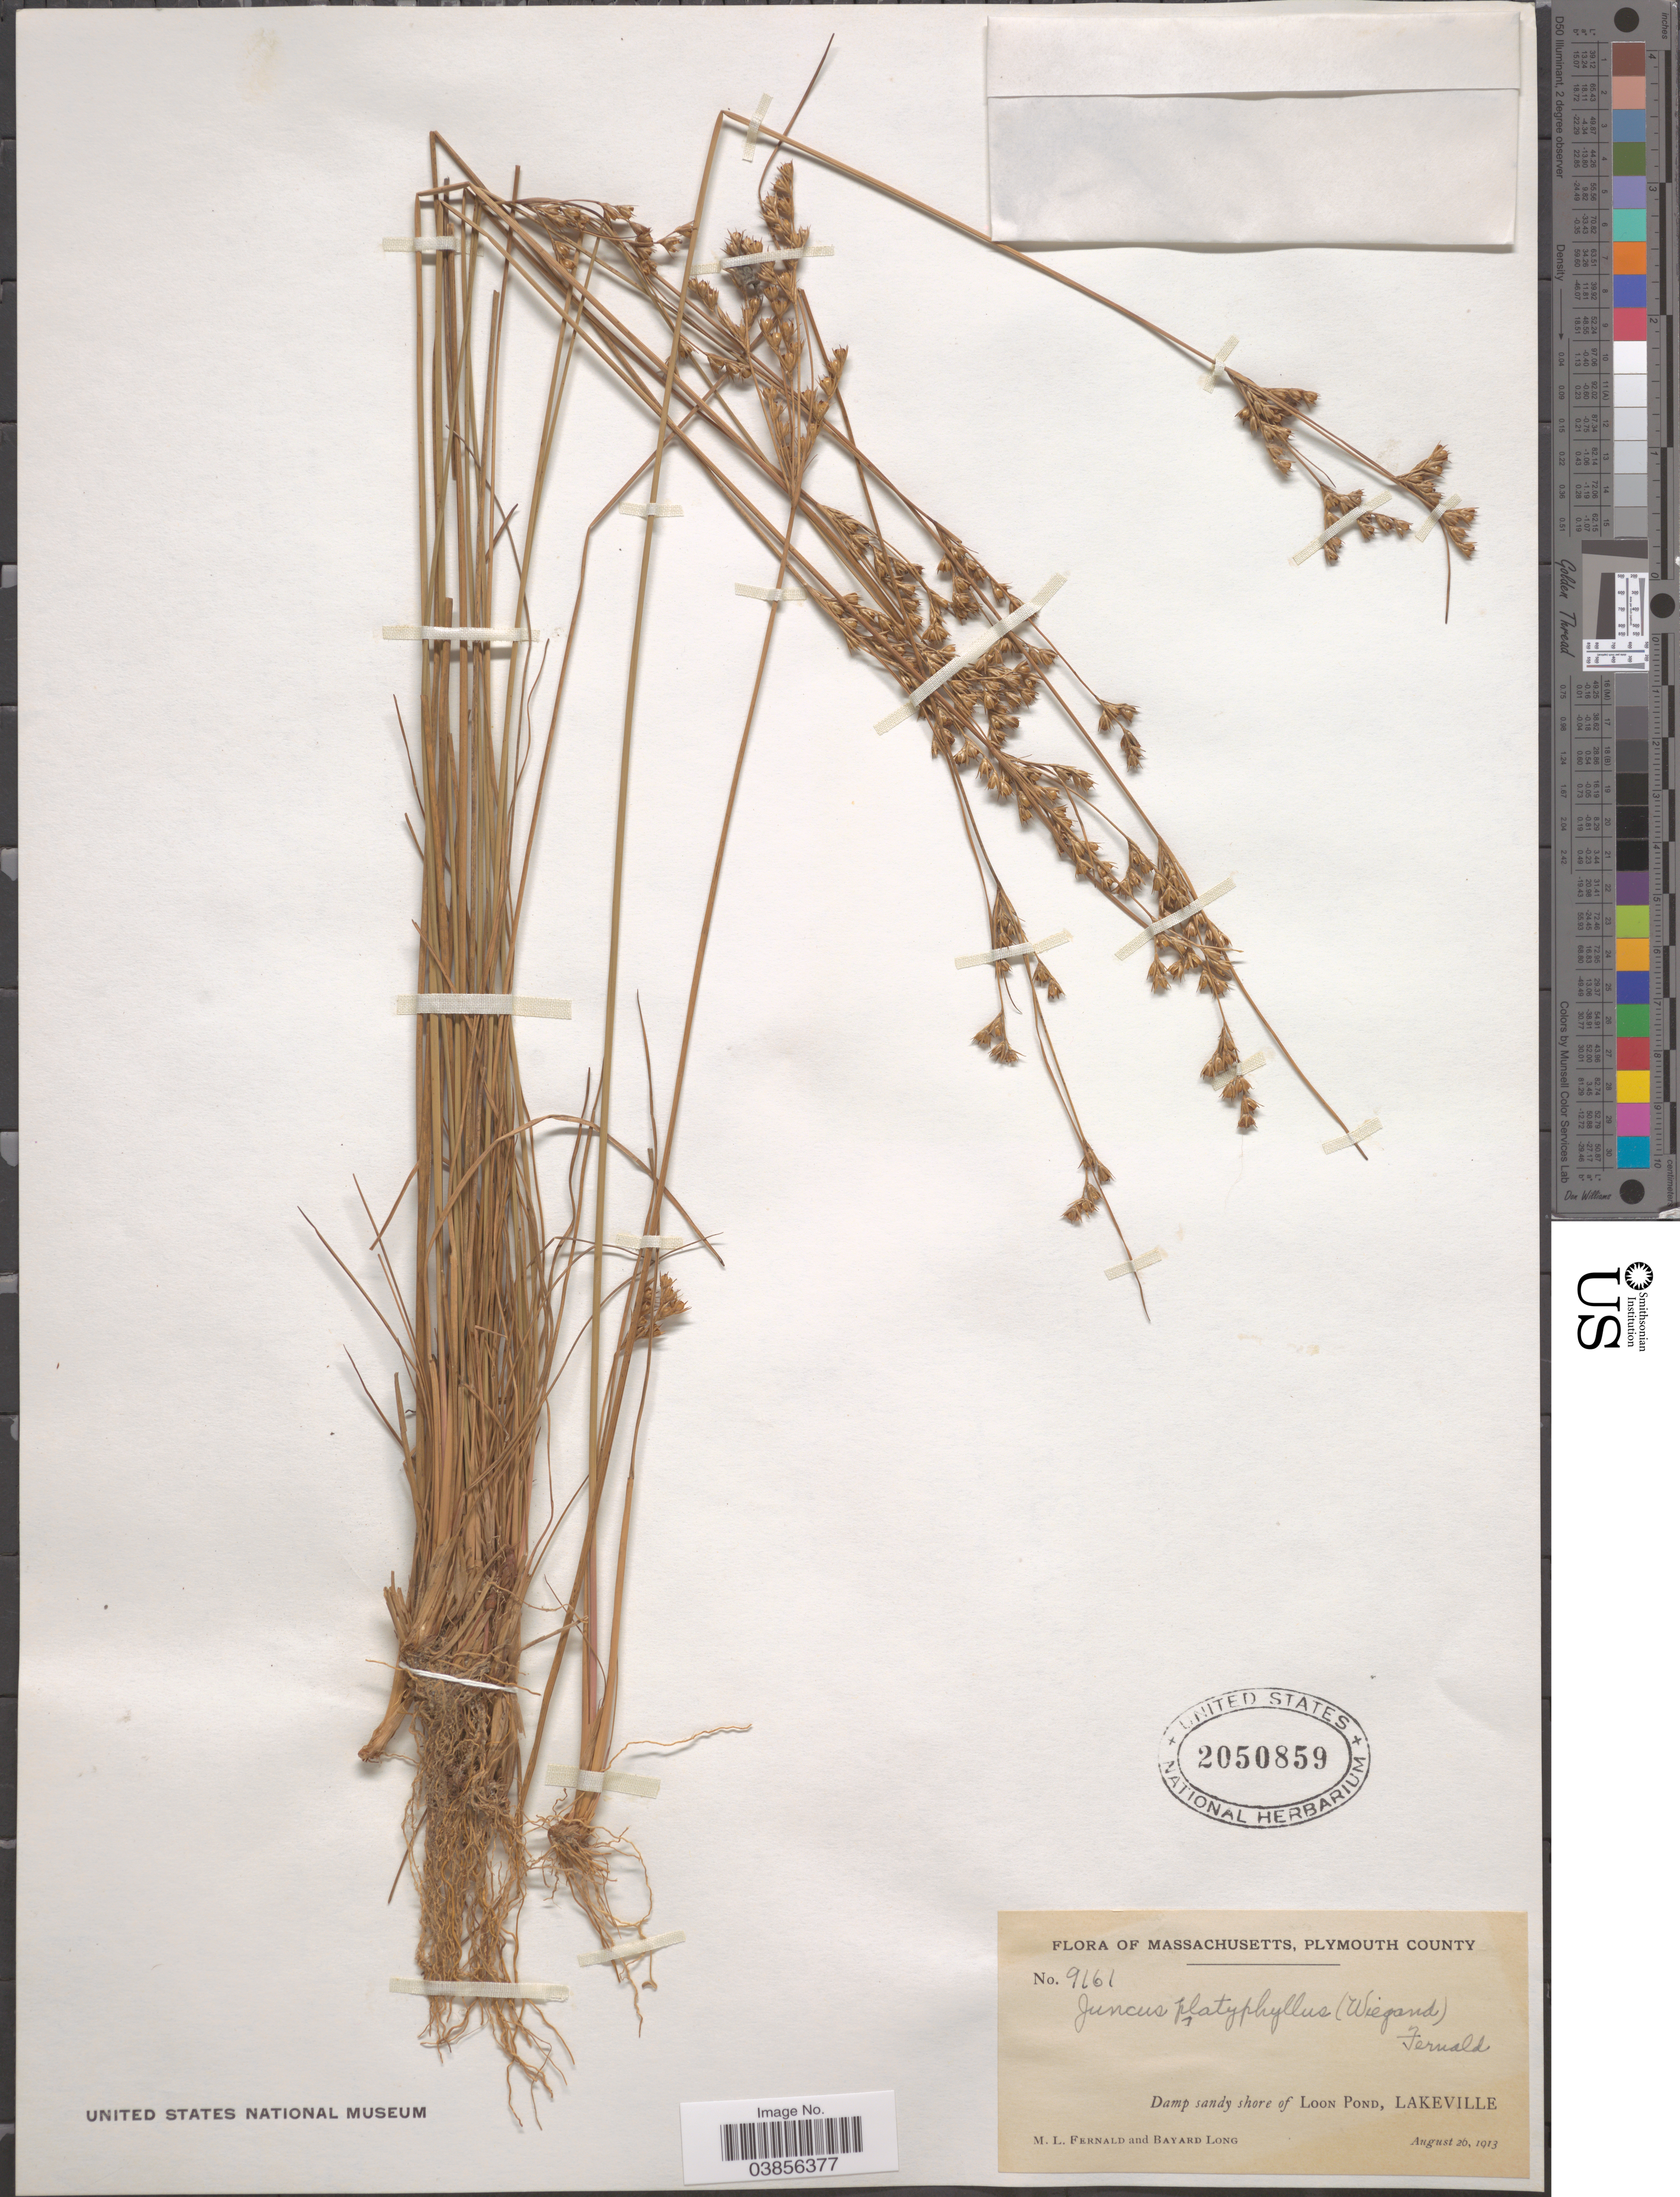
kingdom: Plantae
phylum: Tracheophyta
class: Liliopsida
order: Poales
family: Juncaceae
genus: Juncus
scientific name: Juncus platyphyllus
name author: (Wiegand) Fernald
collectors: M. L. Fernald & B. Long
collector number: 9161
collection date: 1913-08-26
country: United States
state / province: Massachusetts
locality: Plymouth County. Shore of Loon Pond, Lakeville.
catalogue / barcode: US 2050859